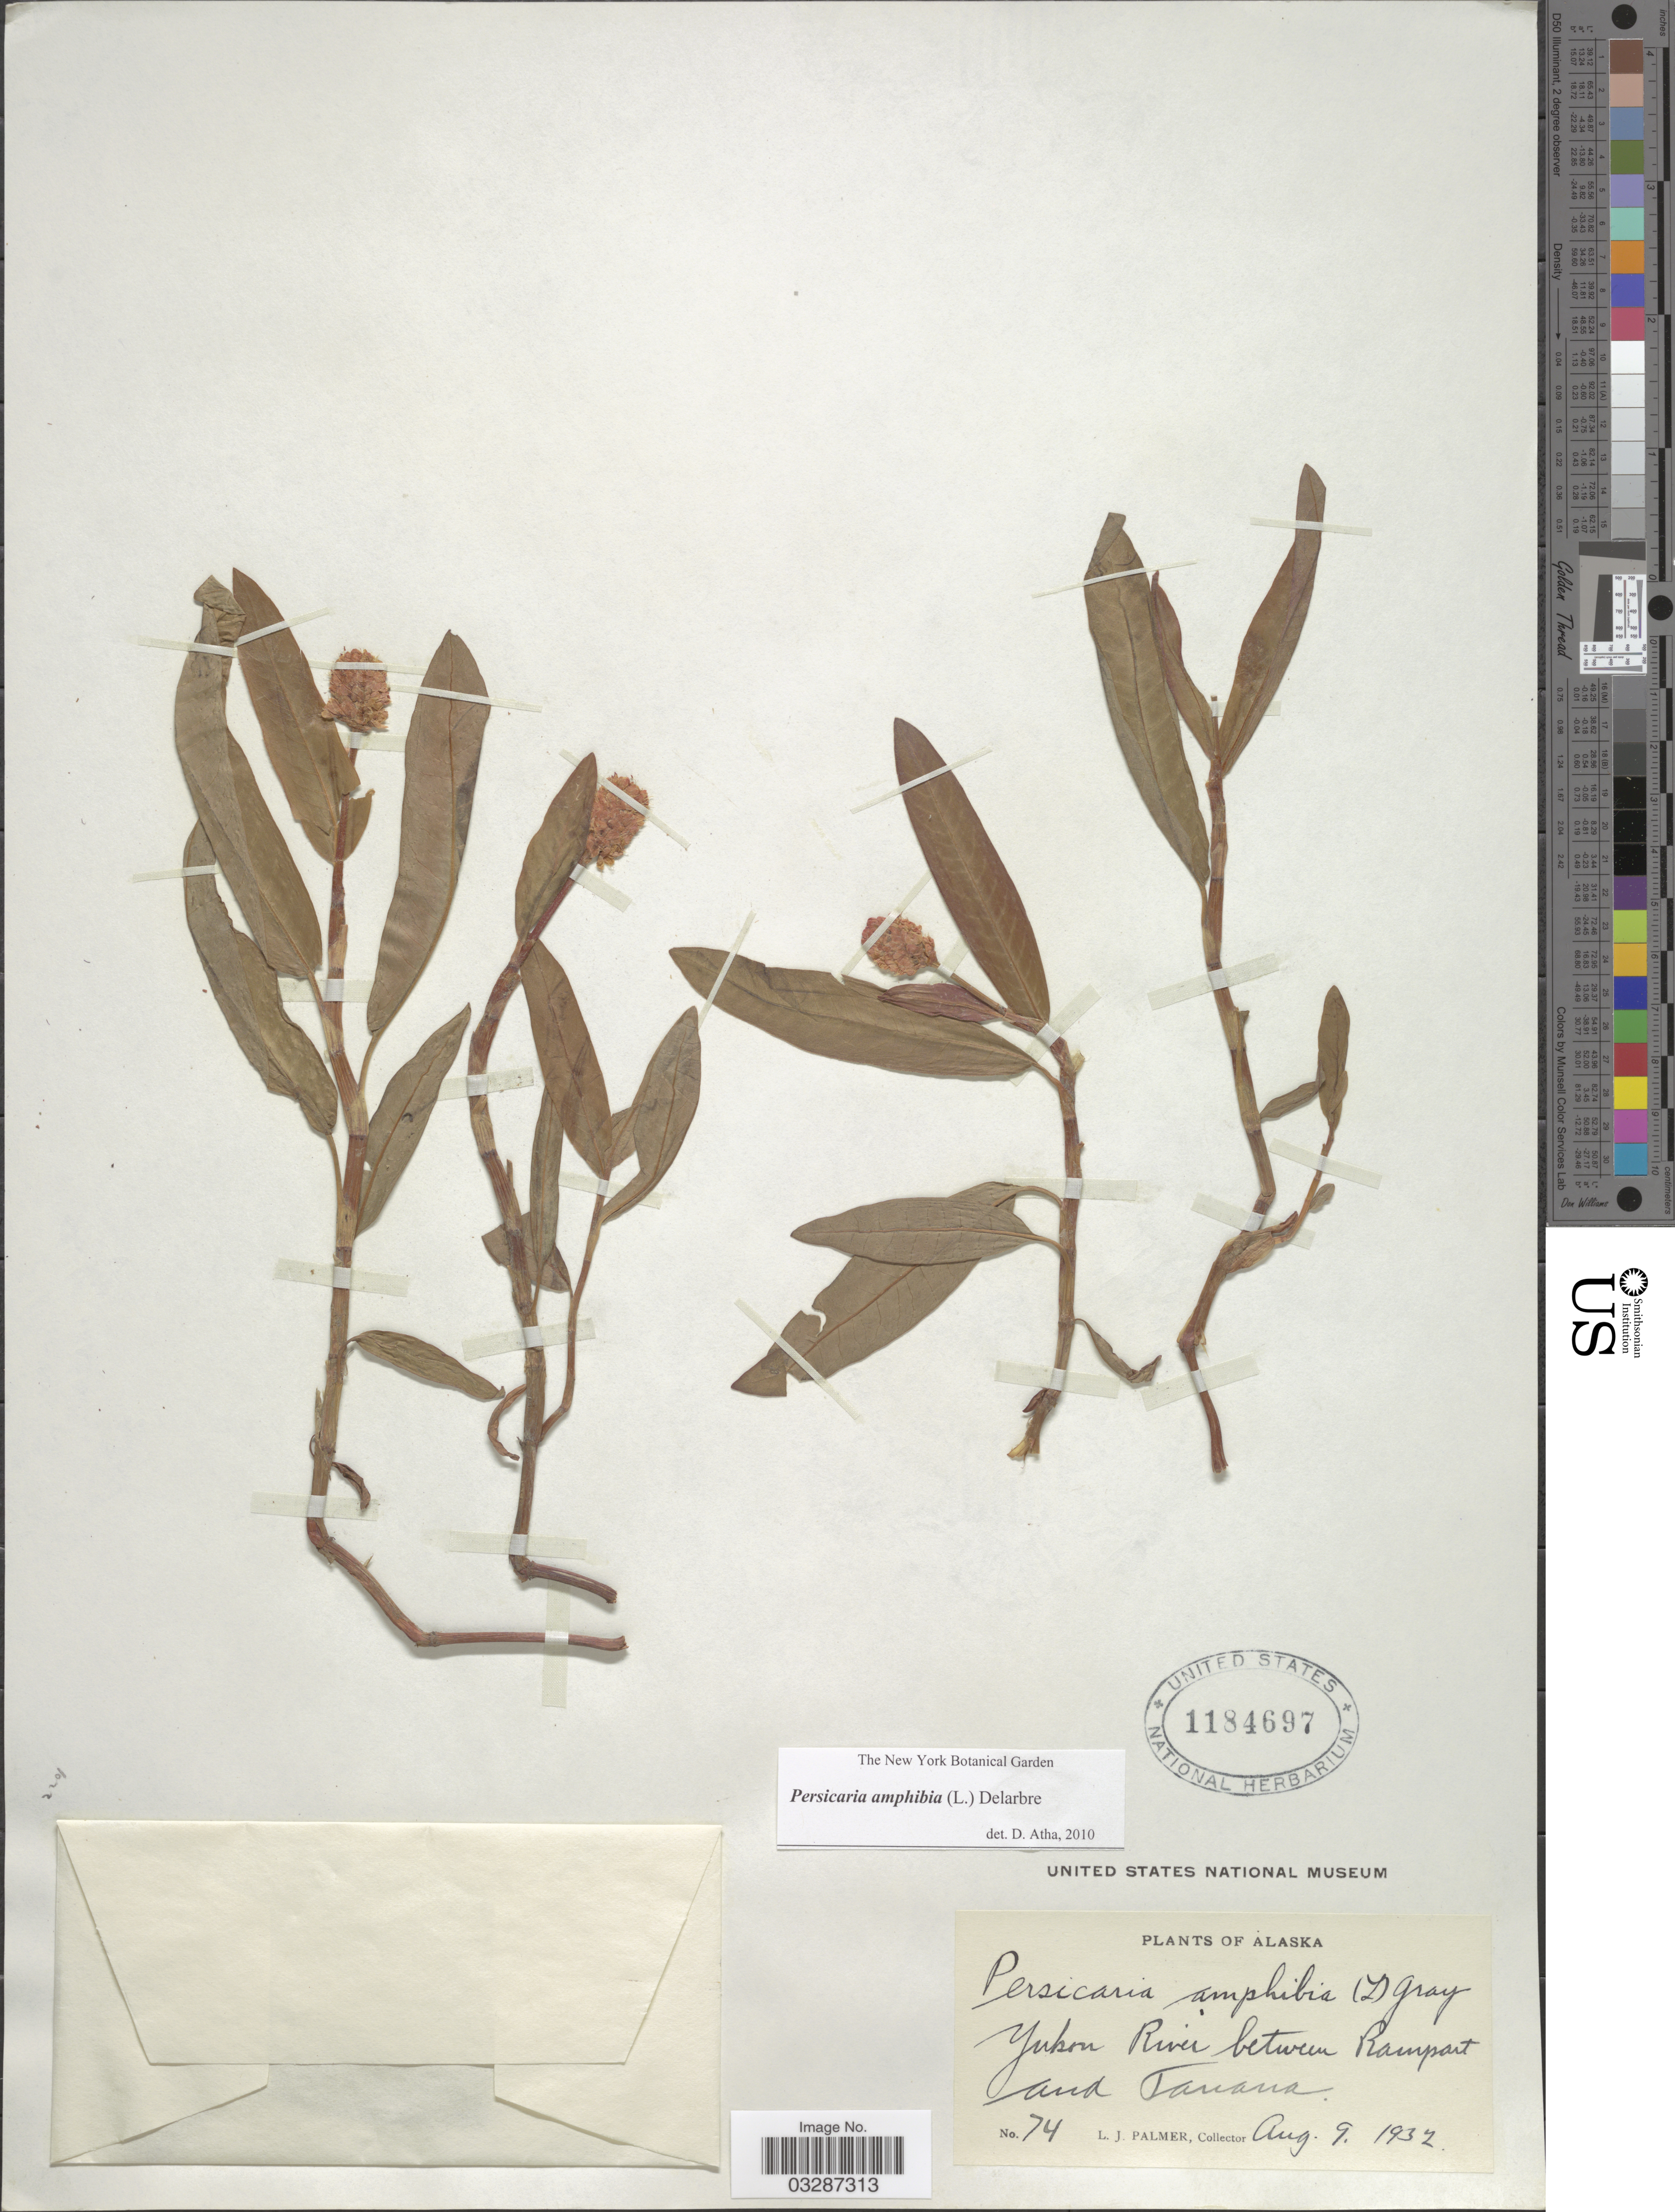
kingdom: Plantae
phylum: Tracheophyta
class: Magnoliopsida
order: Caryophyllales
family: Polygonaceae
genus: Persicaria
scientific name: Persicaria amphibia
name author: (L.) Delarbre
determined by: Atha, D. E.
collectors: L. J. Palmer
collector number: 74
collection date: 1932-08-09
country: United States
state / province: Alaska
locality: Yukon River between Rampart and Tanana.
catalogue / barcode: US 1184697